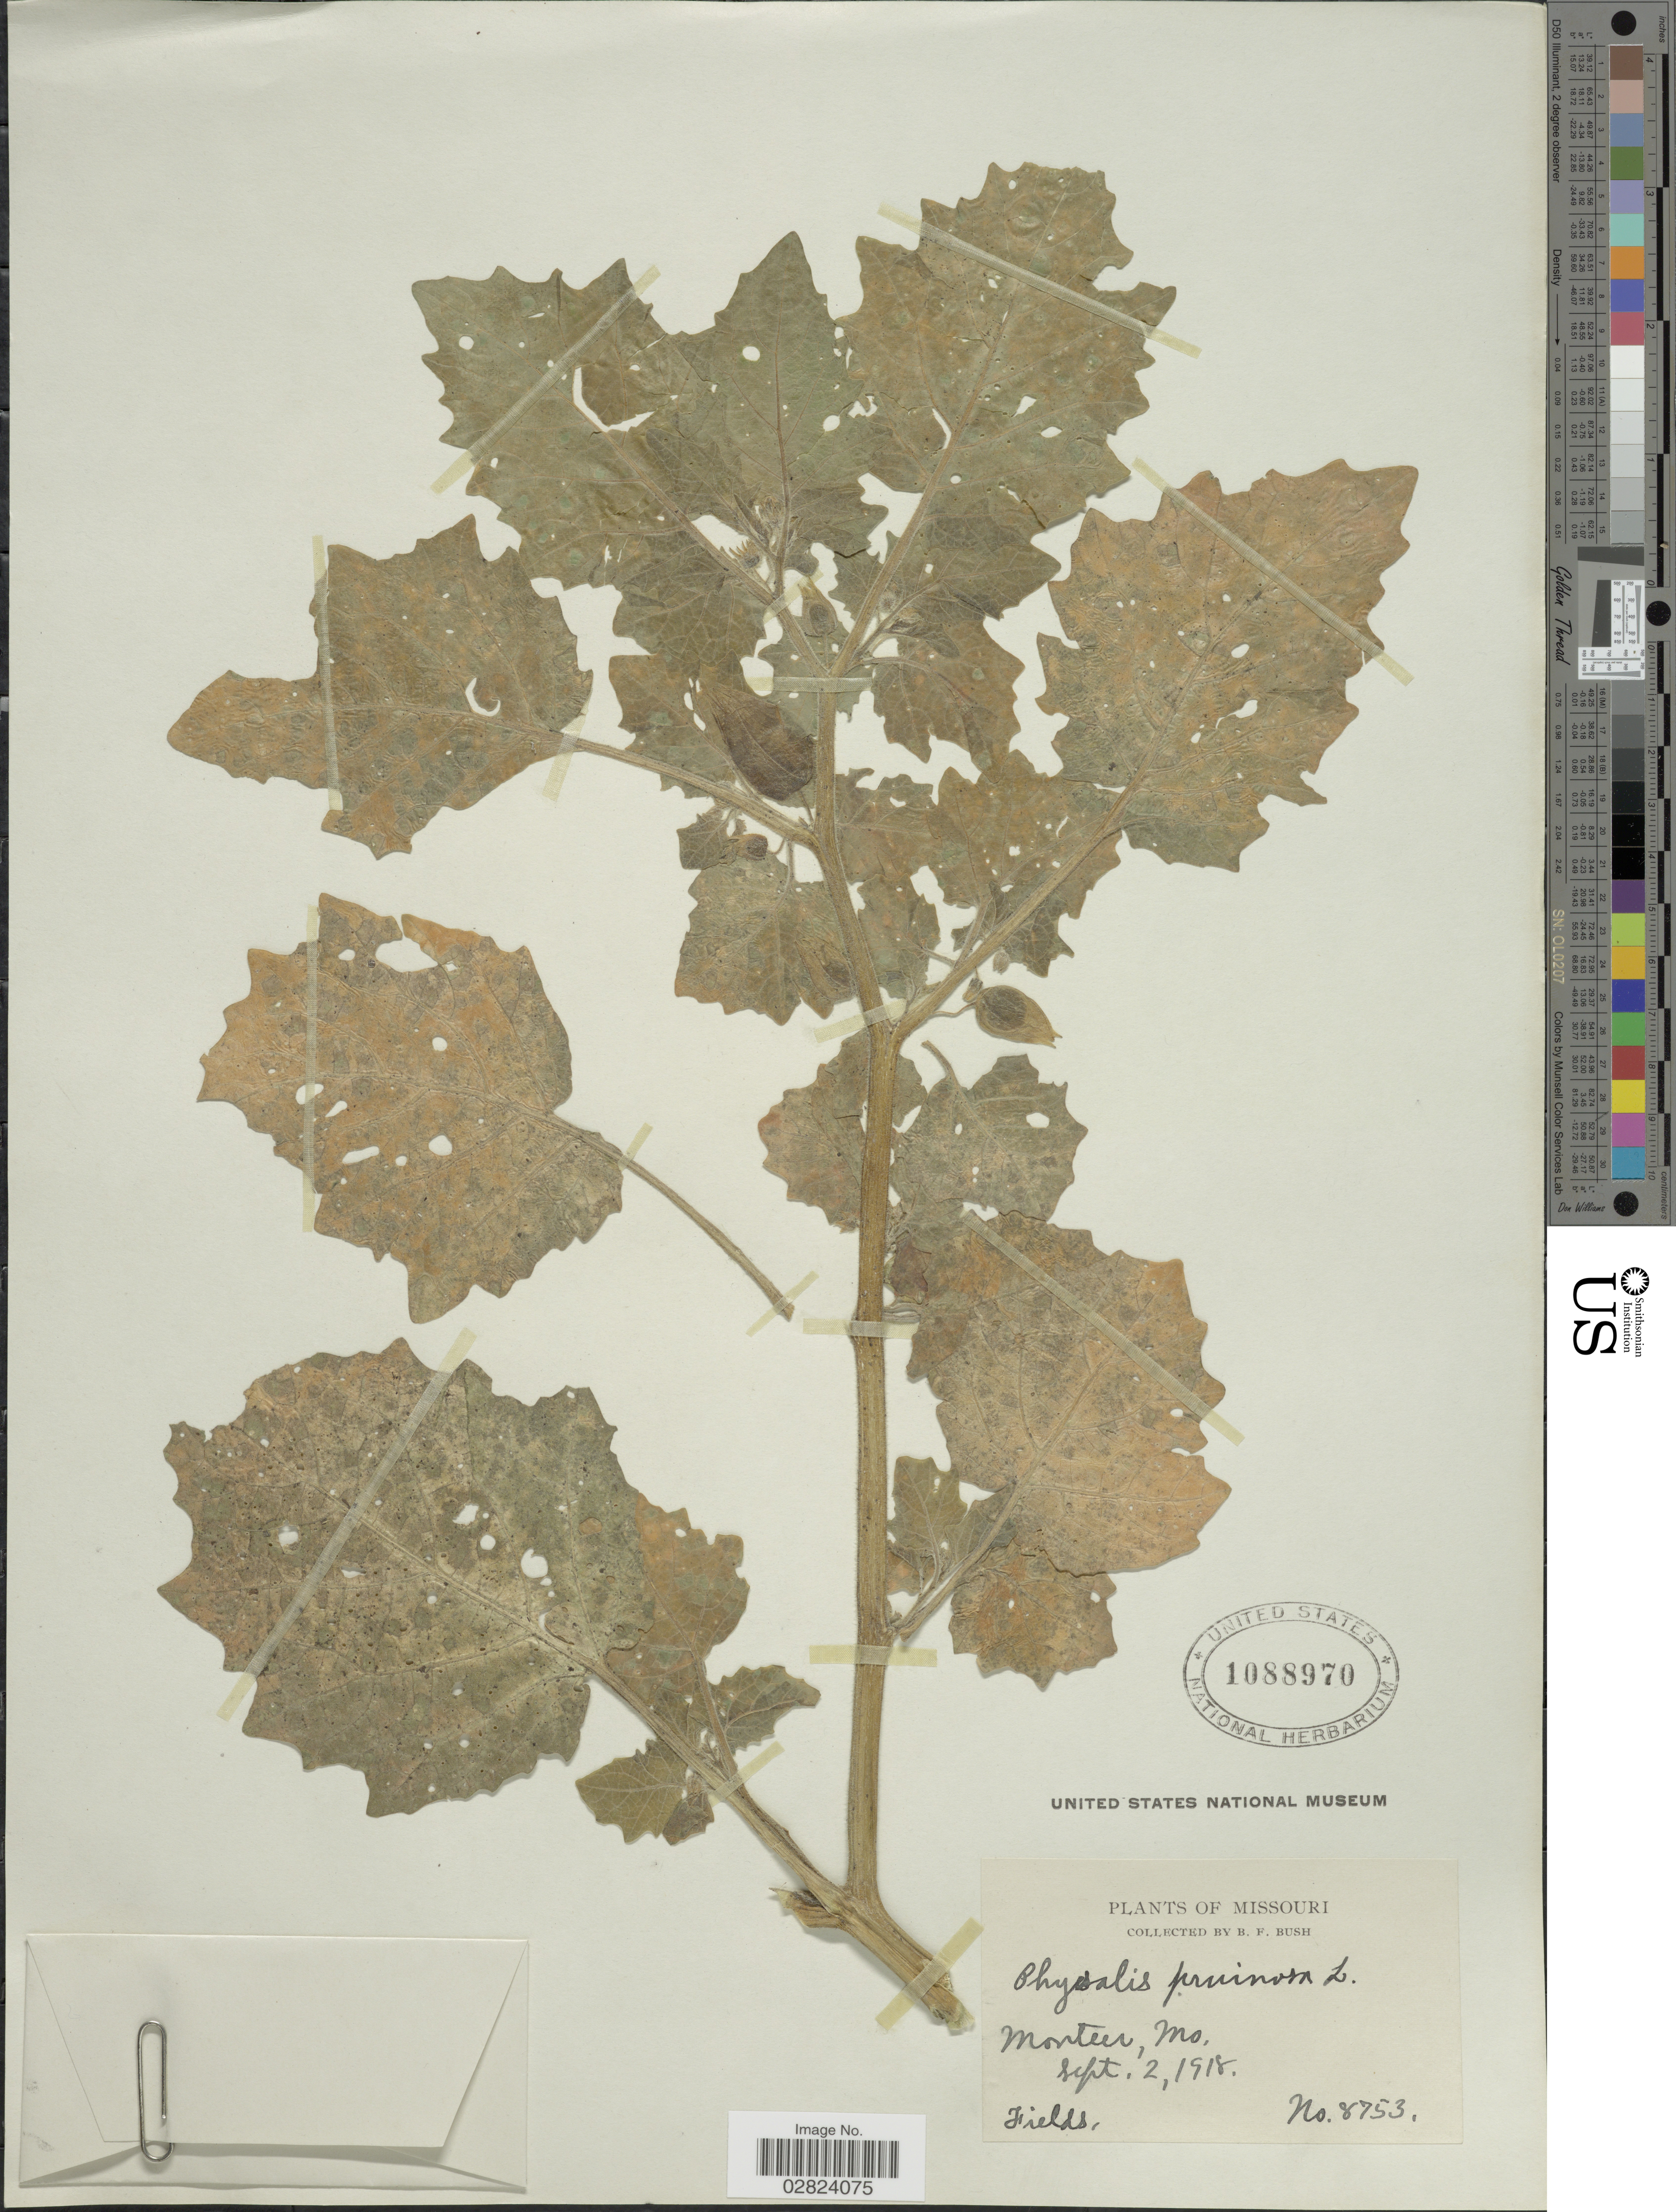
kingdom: Plantae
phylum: Tracheophyta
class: Magnoliopsida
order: Solanales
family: Solanaceae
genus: Physalis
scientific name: Physalis pruinosa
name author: L.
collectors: B. F. Bush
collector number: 8753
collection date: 1918-09-02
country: United States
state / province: Missouri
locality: Montier.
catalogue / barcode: US 1088970